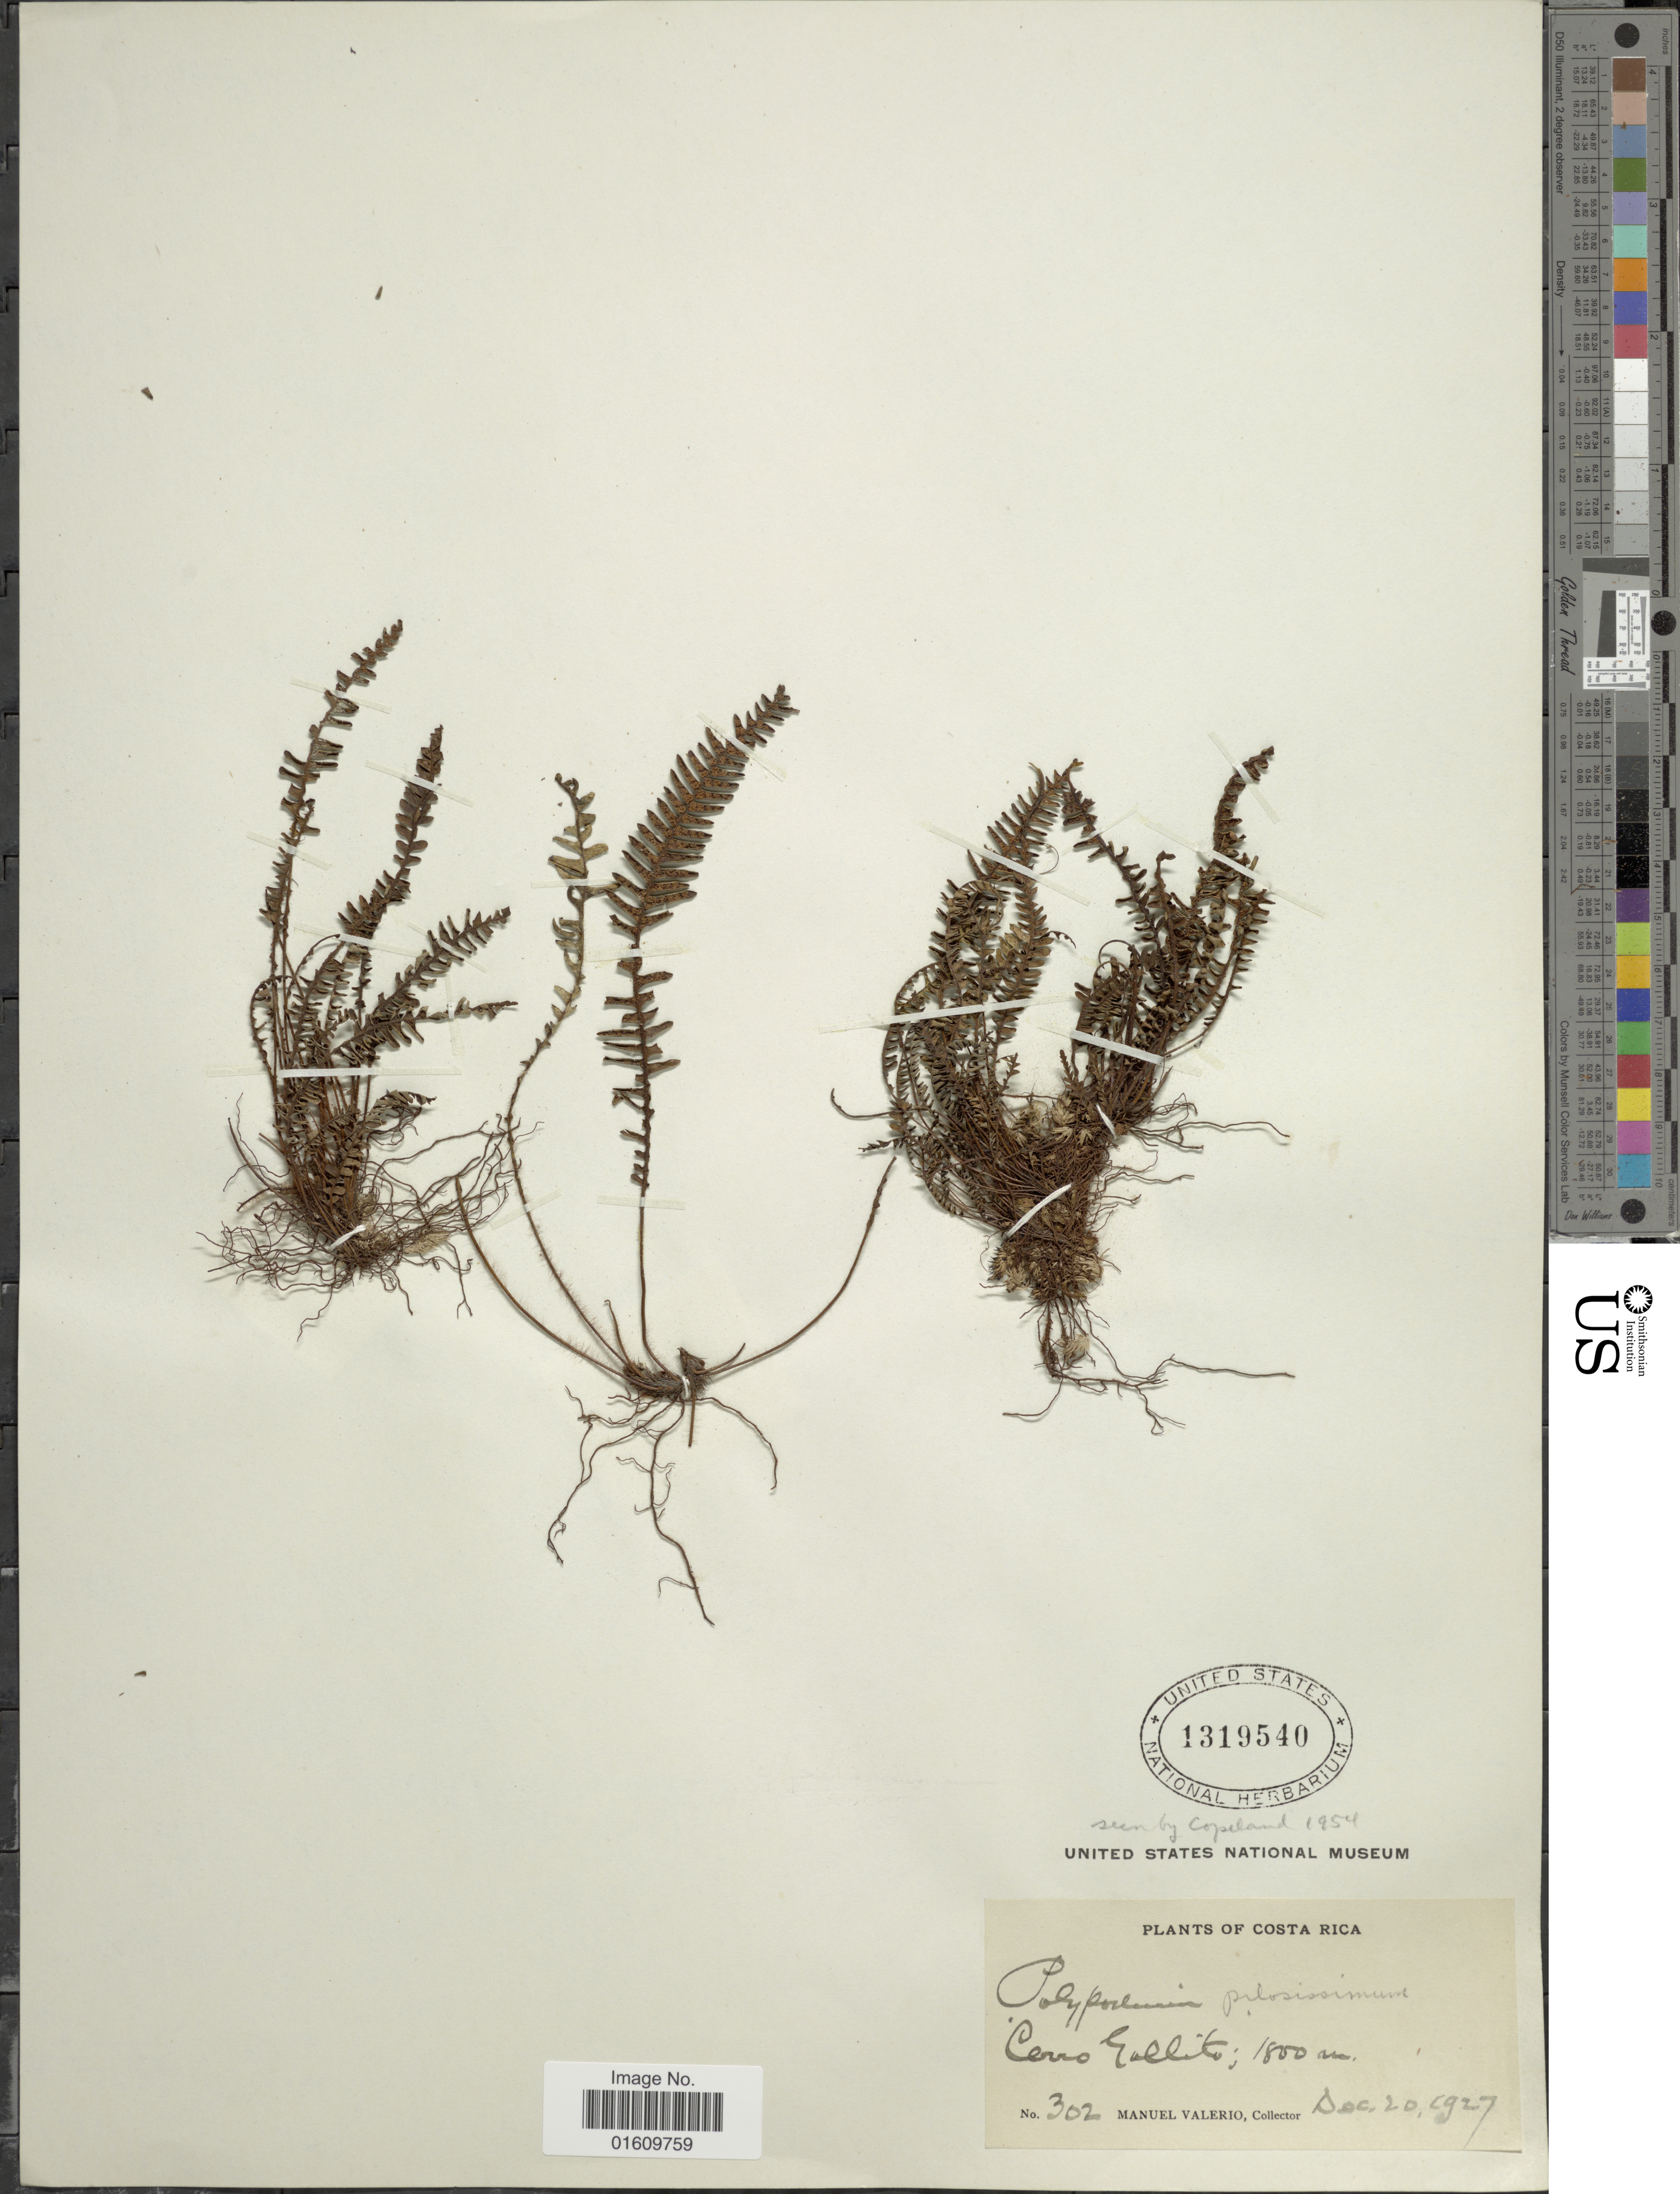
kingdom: Plantae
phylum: Tracheophyta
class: Polypodiopsida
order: Polypodiales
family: Polypodiaceae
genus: Melpomene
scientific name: Melpomene xiphopteroides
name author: (Liebm.) A.R. Sm. & R.C. Moran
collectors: M. Valerio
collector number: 302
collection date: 1927-12-20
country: Costa Rica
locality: Cerro Gallito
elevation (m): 1800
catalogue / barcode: US 1319540